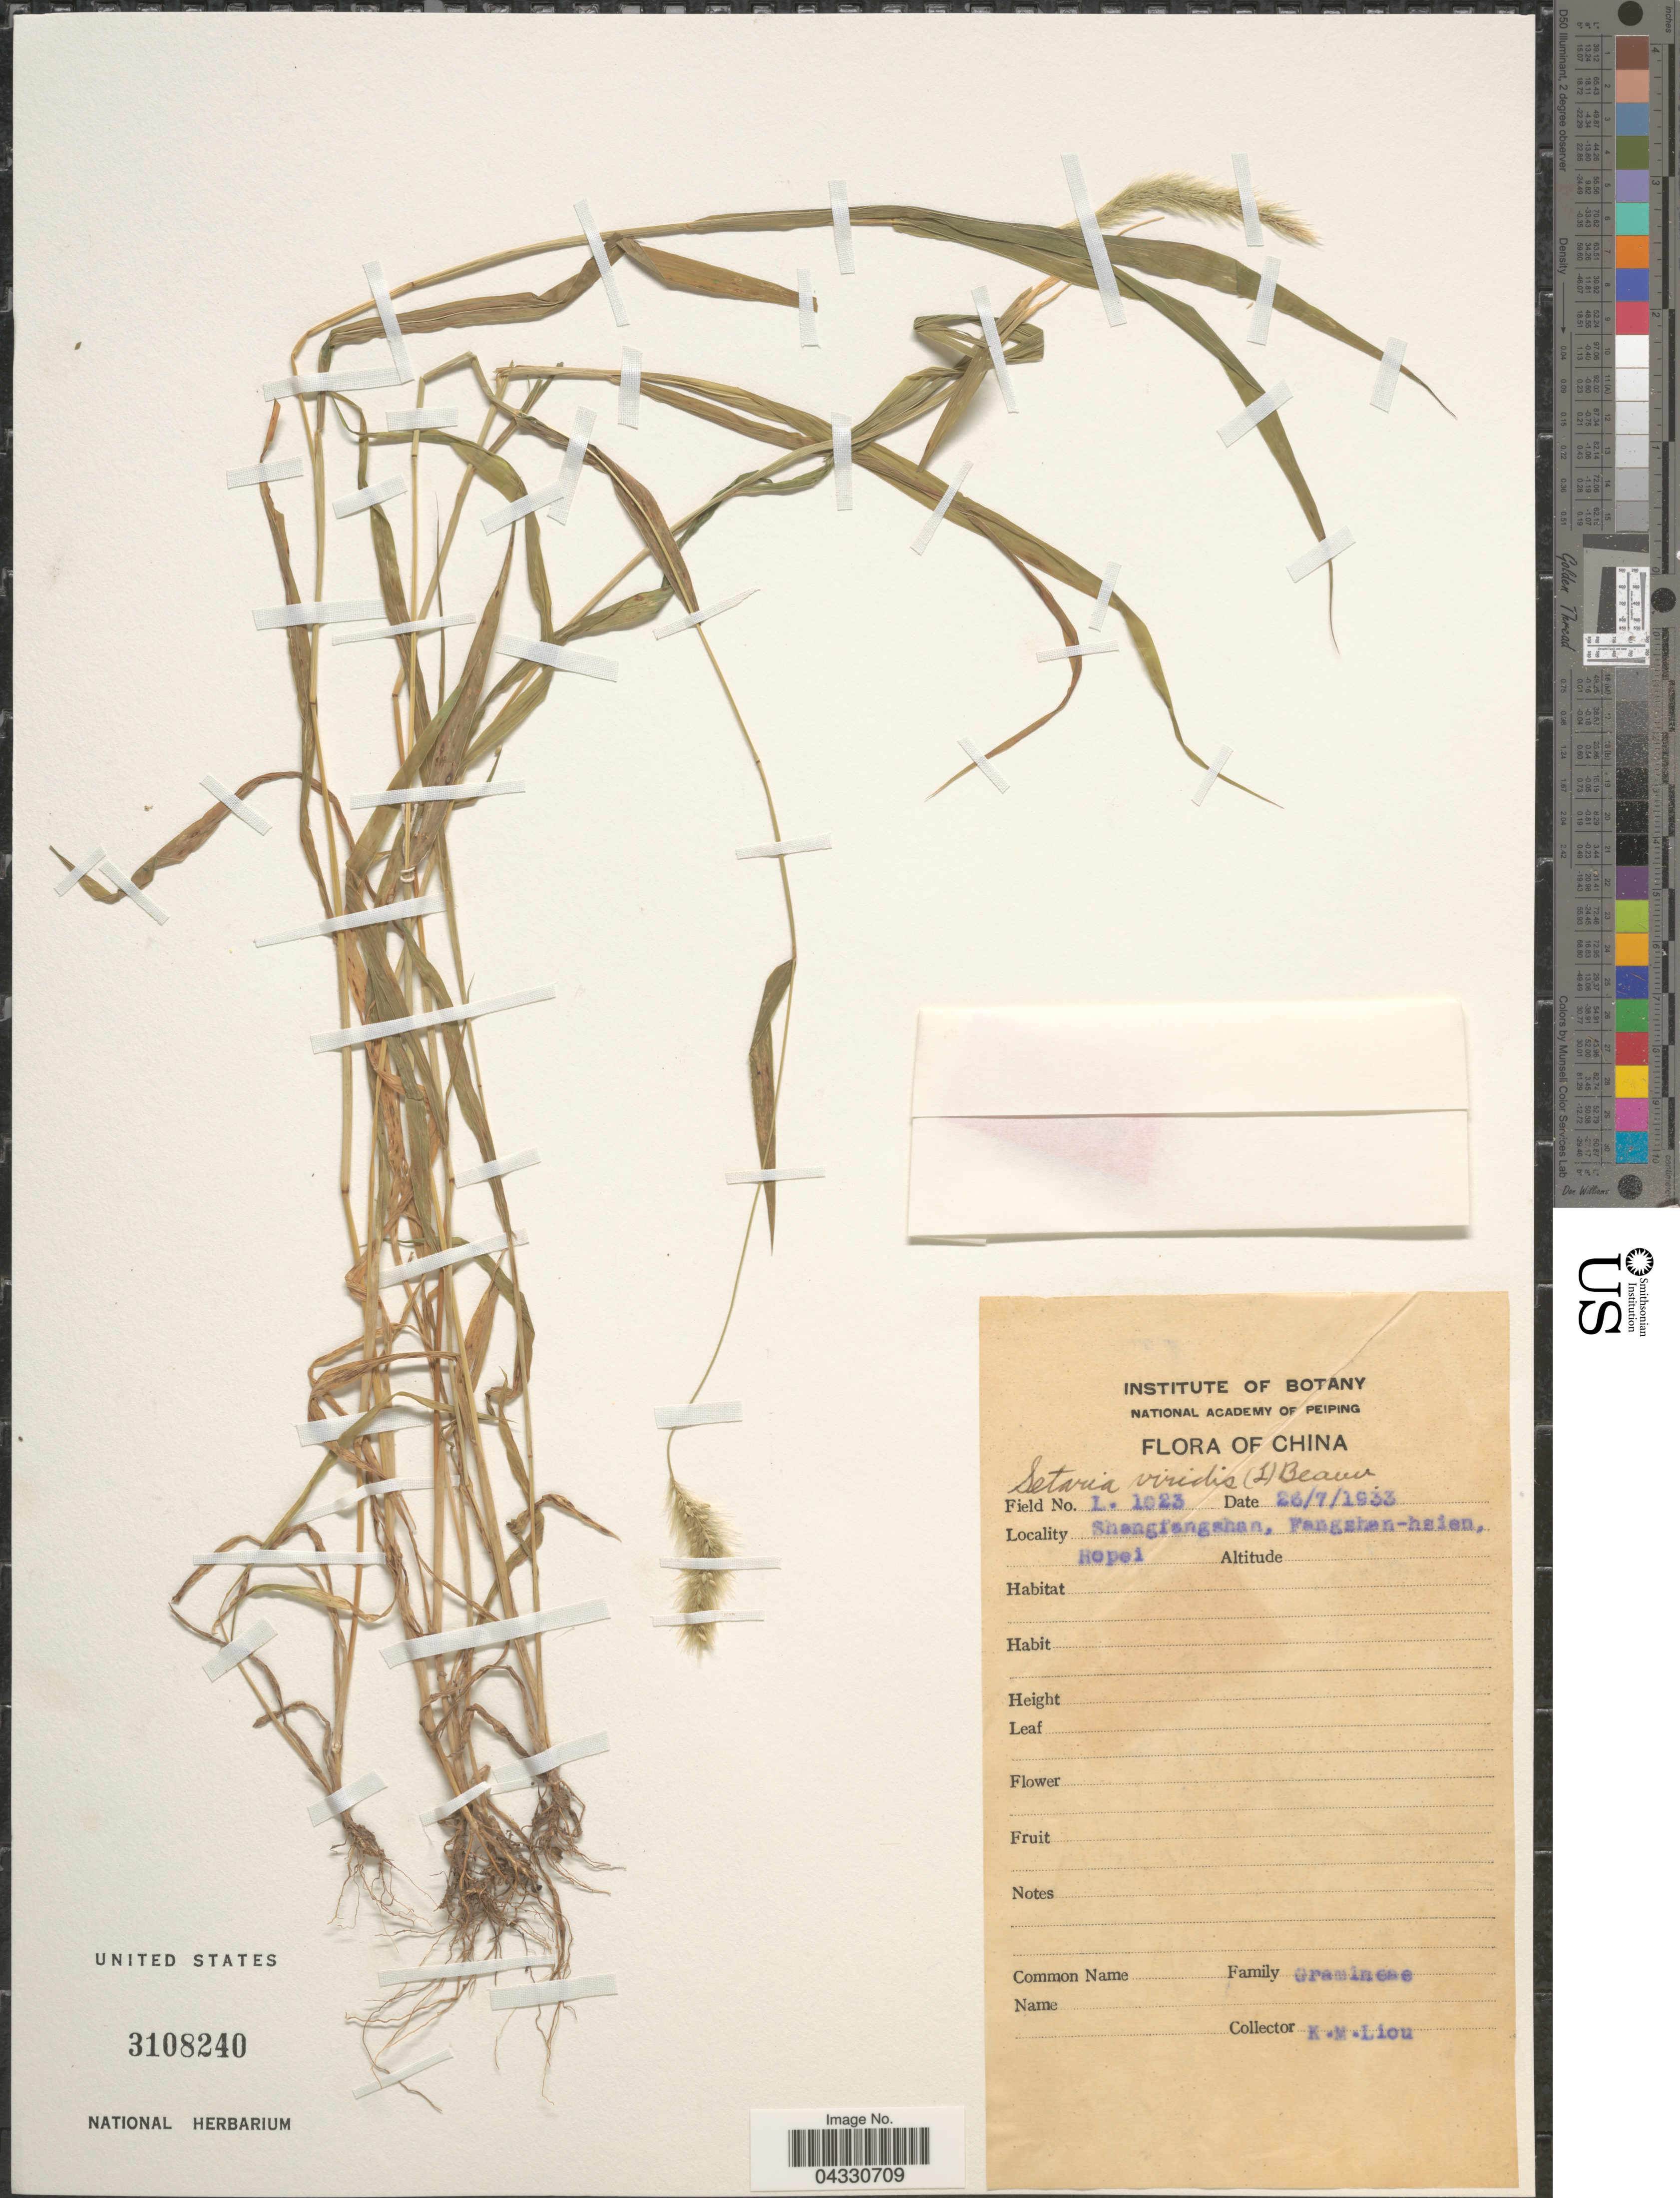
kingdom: Plantae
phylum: Tracheophyta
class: Liliopsida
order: Poales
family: Poaceae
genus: Setaria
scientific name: Setaria viridis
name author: (L.) P. Beauv.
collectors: K. M. Liou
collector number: L1023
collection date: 1933-07-26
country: China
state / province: Hebei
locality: Shangfangshan, Fangshan-hsien, Hopei.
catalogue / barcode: US 3108240